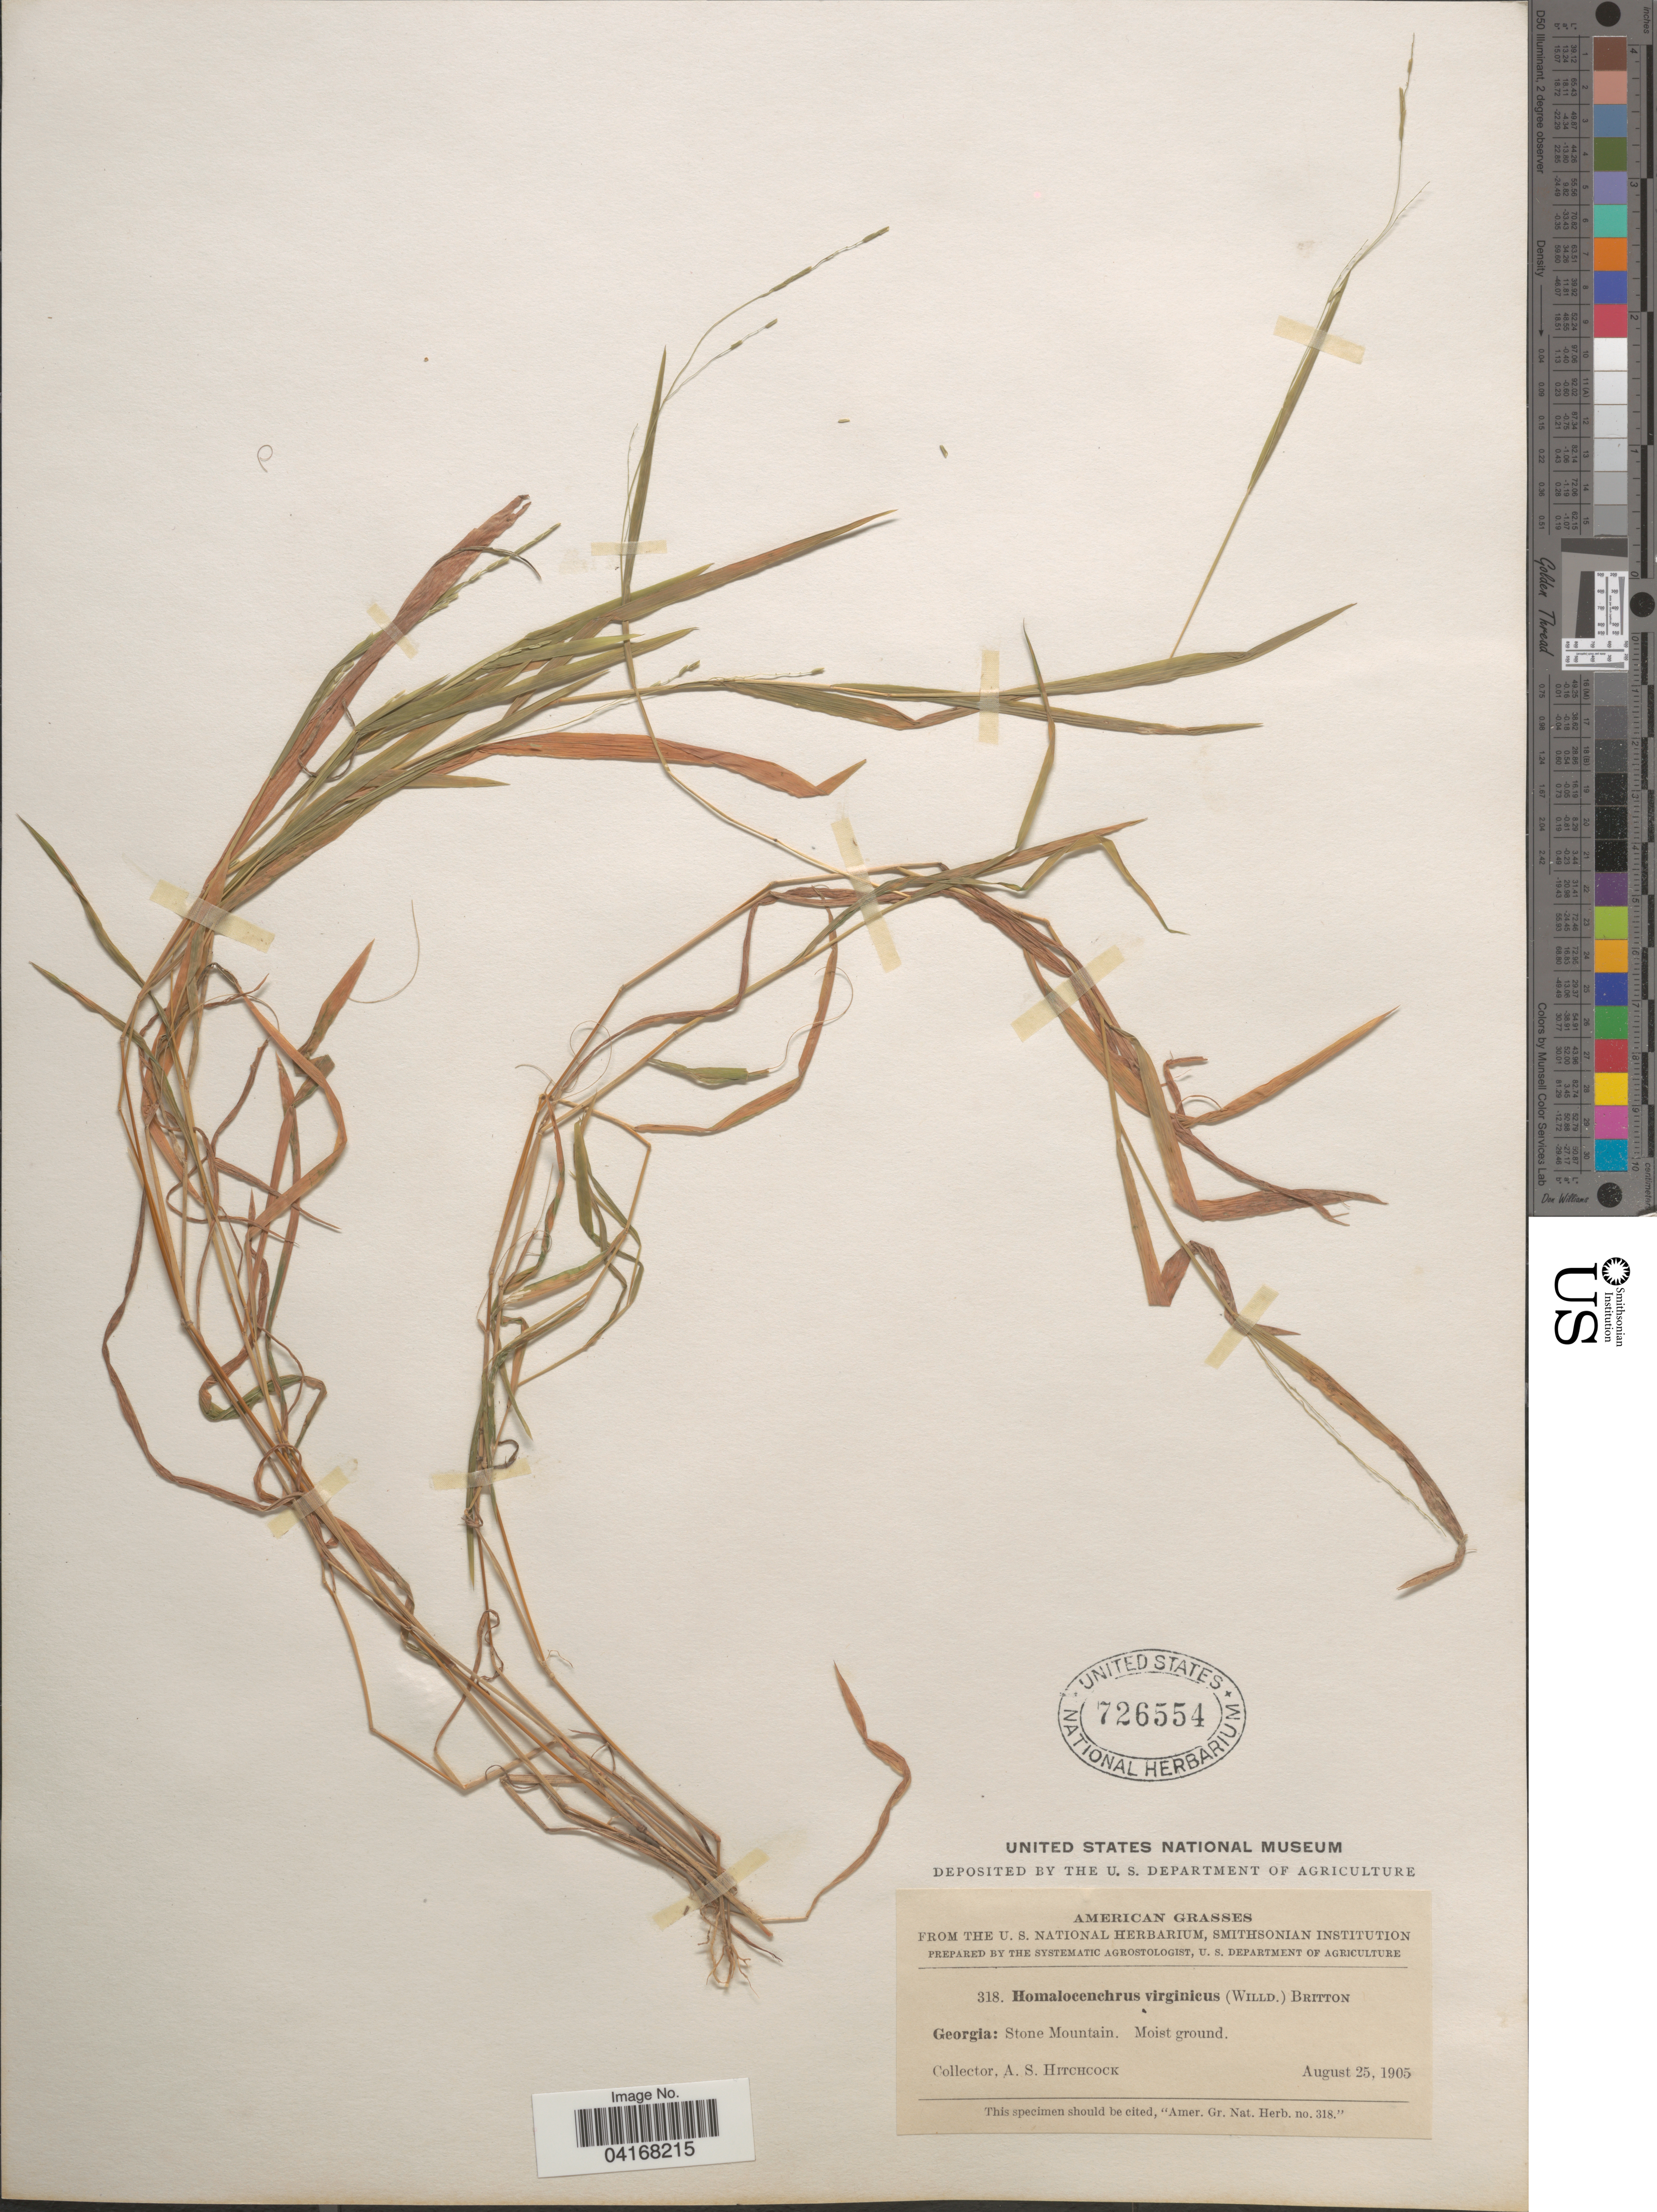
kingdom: Plantae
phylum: Tracheophyta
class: Liliopsida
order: Poales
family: Poaceae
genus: Leersia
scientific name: Leersia virginica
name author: Willd.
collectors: A. S. Hitchcock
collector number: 318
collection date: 1905-08-25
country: United States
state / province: Georgia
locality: Stone Mountain.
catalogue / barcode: US 726554